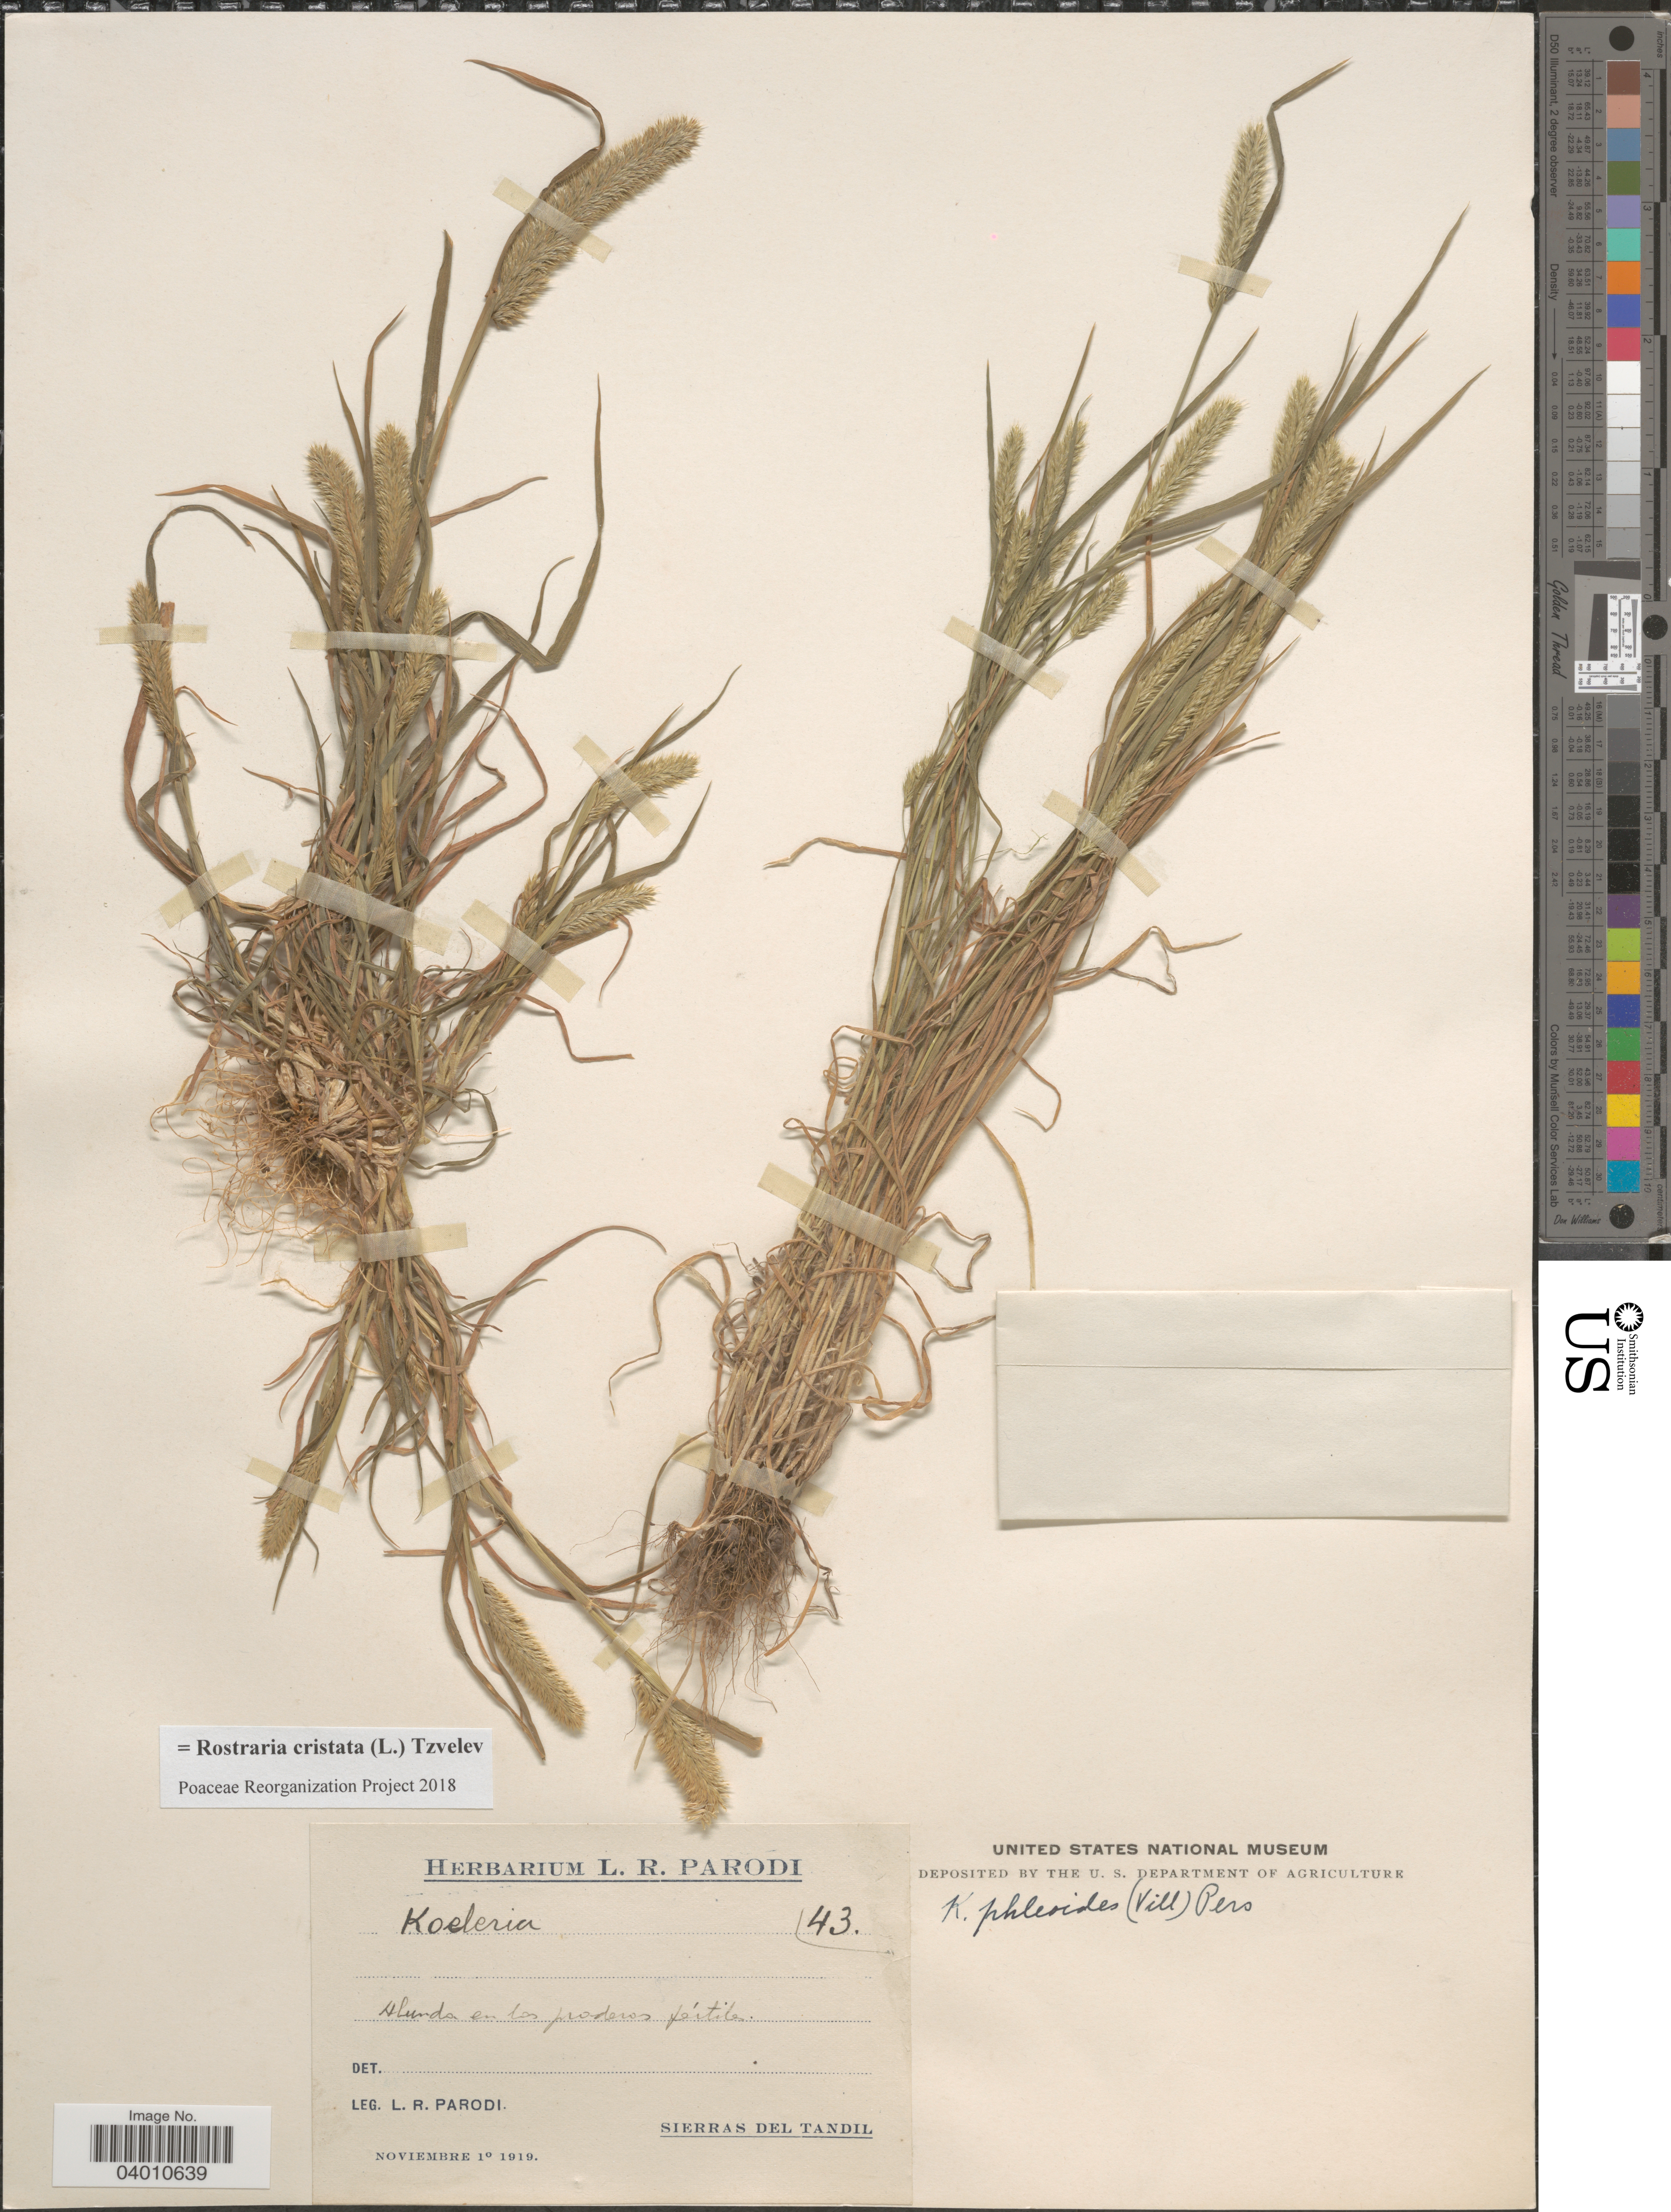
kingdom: Plantae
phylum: Tracheophyta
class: Liliopsida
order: Poales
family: Poaceae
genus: Rostraria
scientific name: Rostraria cristata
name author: (L.) Tzvelev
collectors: L. R. Parodi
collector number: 43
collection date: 1919-11-01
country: Argentina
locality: Sierras del Tandil.